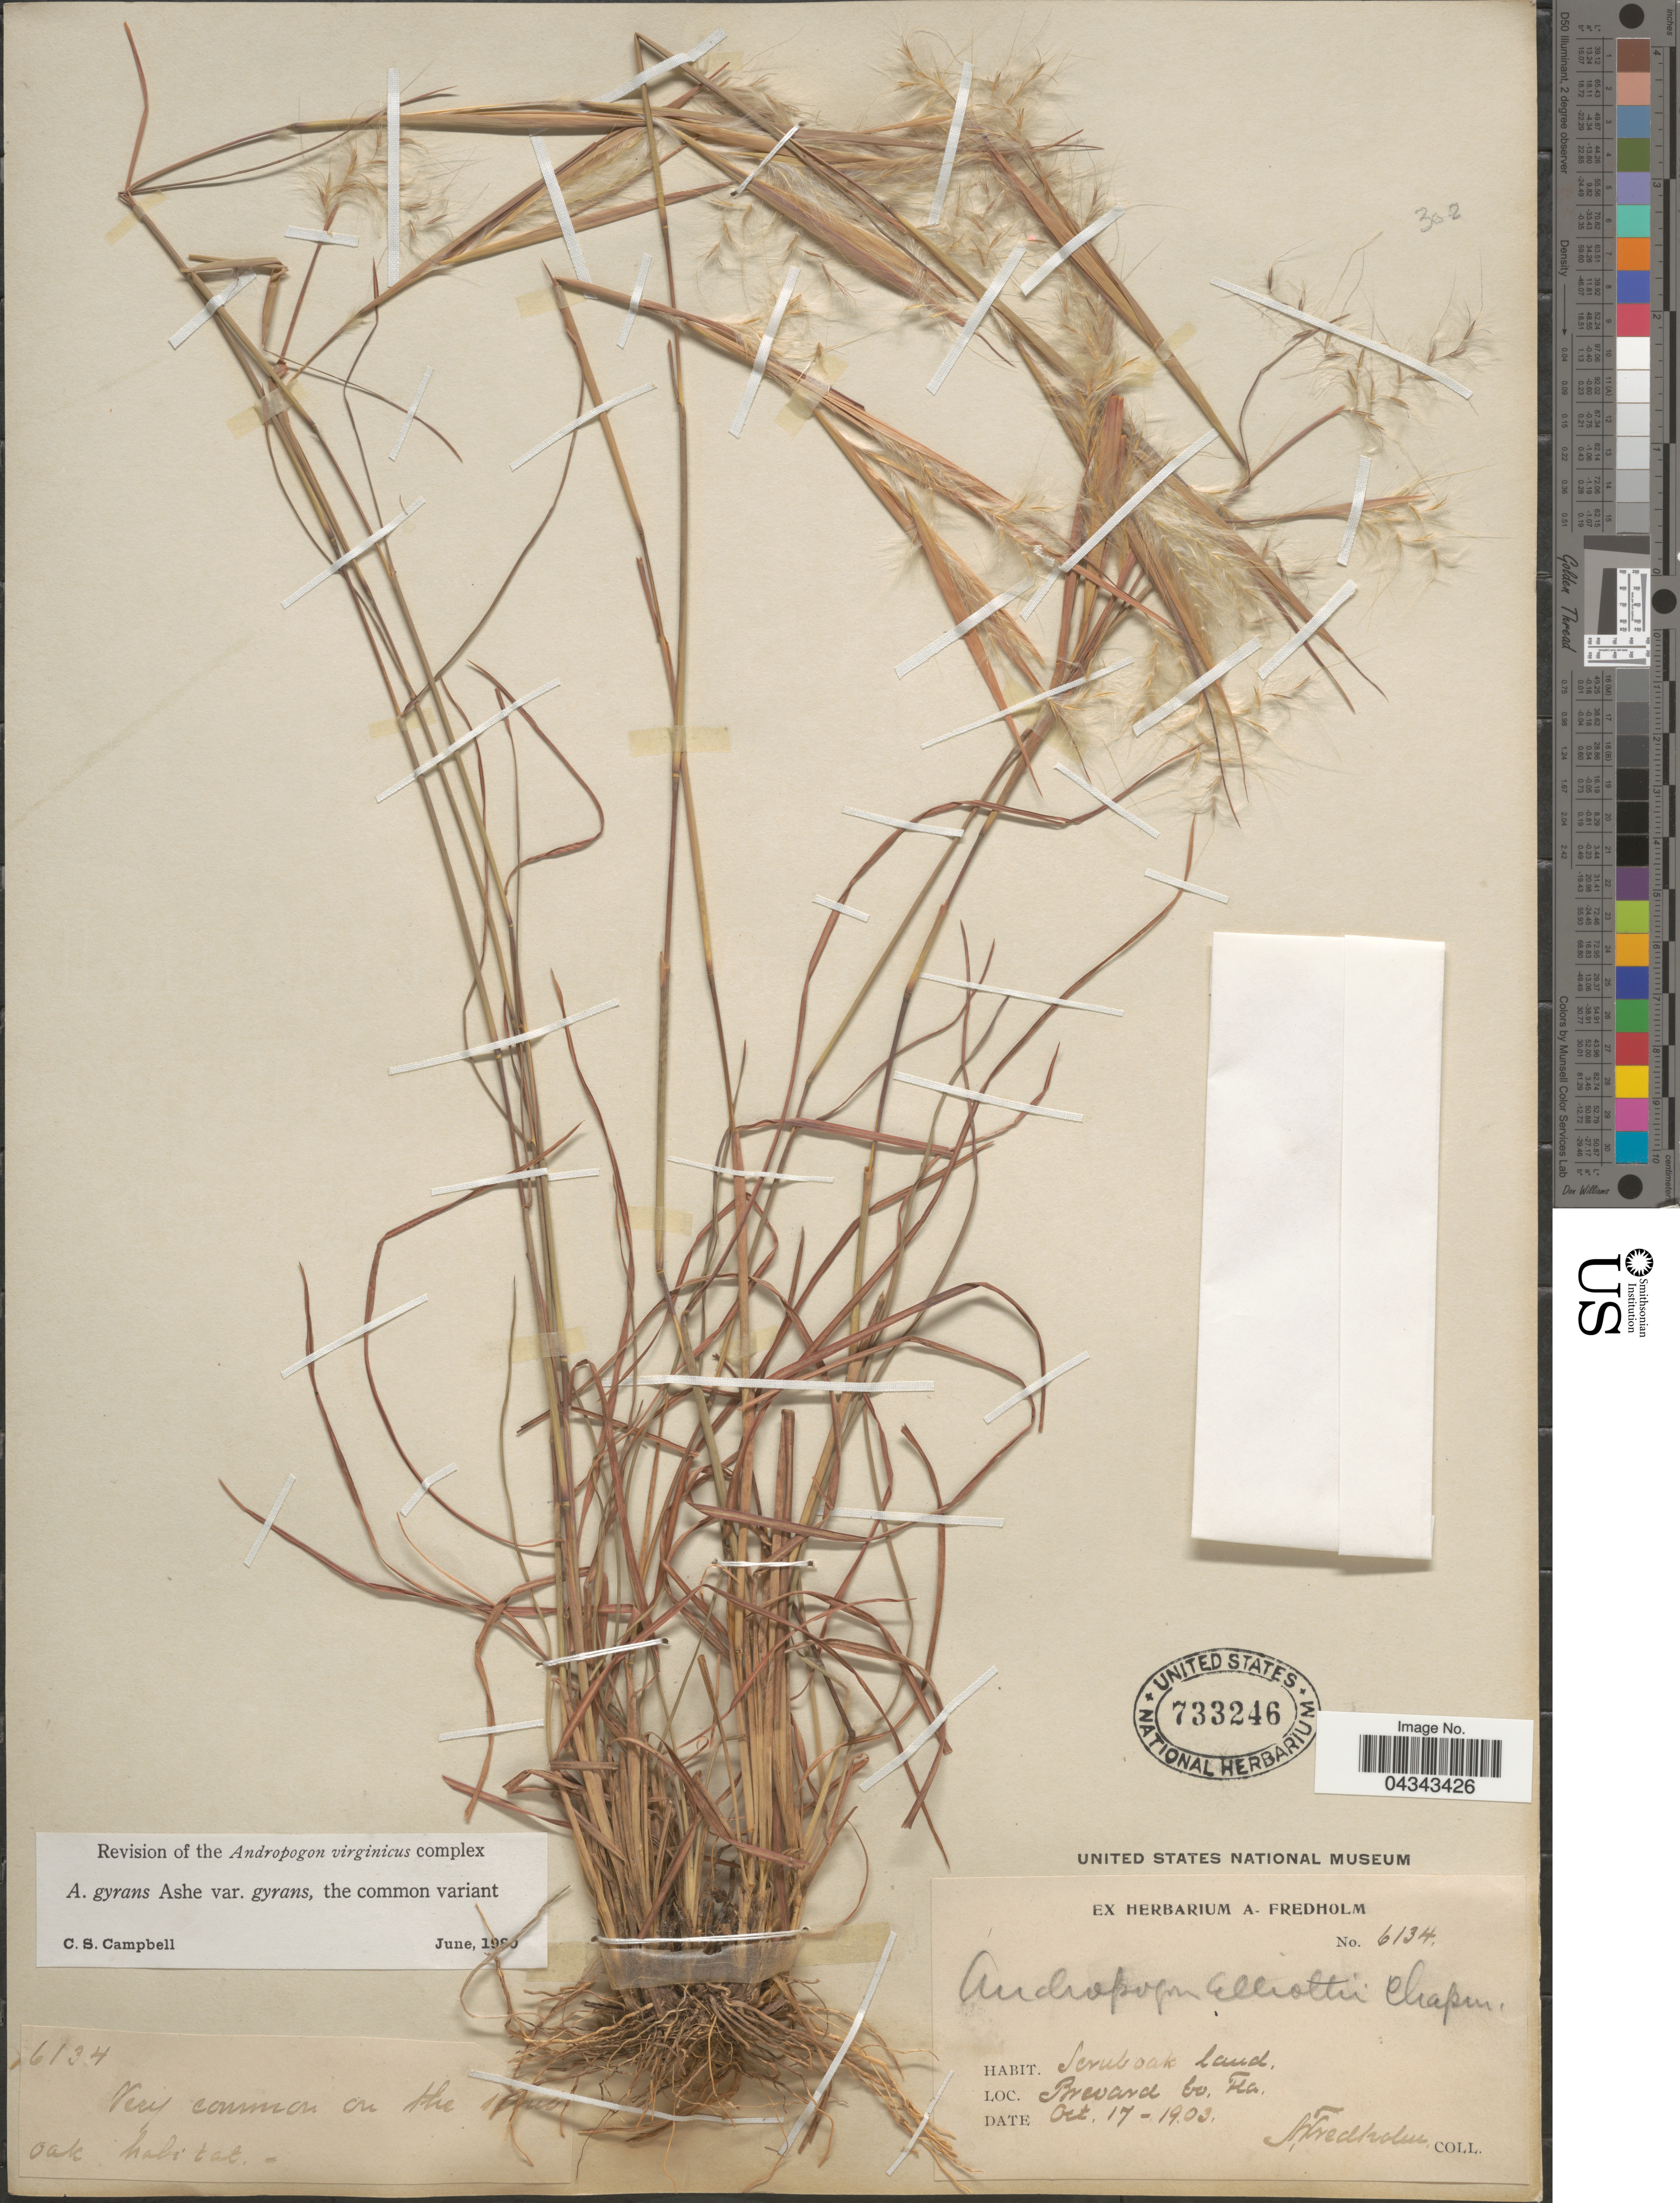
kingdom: Plantae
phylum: Tracheophyta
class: Liliopsida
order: Poales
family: Poaceae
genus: Andropogon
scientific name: Andropogon gyrans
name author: Ashe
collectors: A. Fredholm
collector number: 6134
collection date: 1903-10-17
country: United States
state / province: Florida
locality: Brevard Co.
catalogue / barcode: US 733246